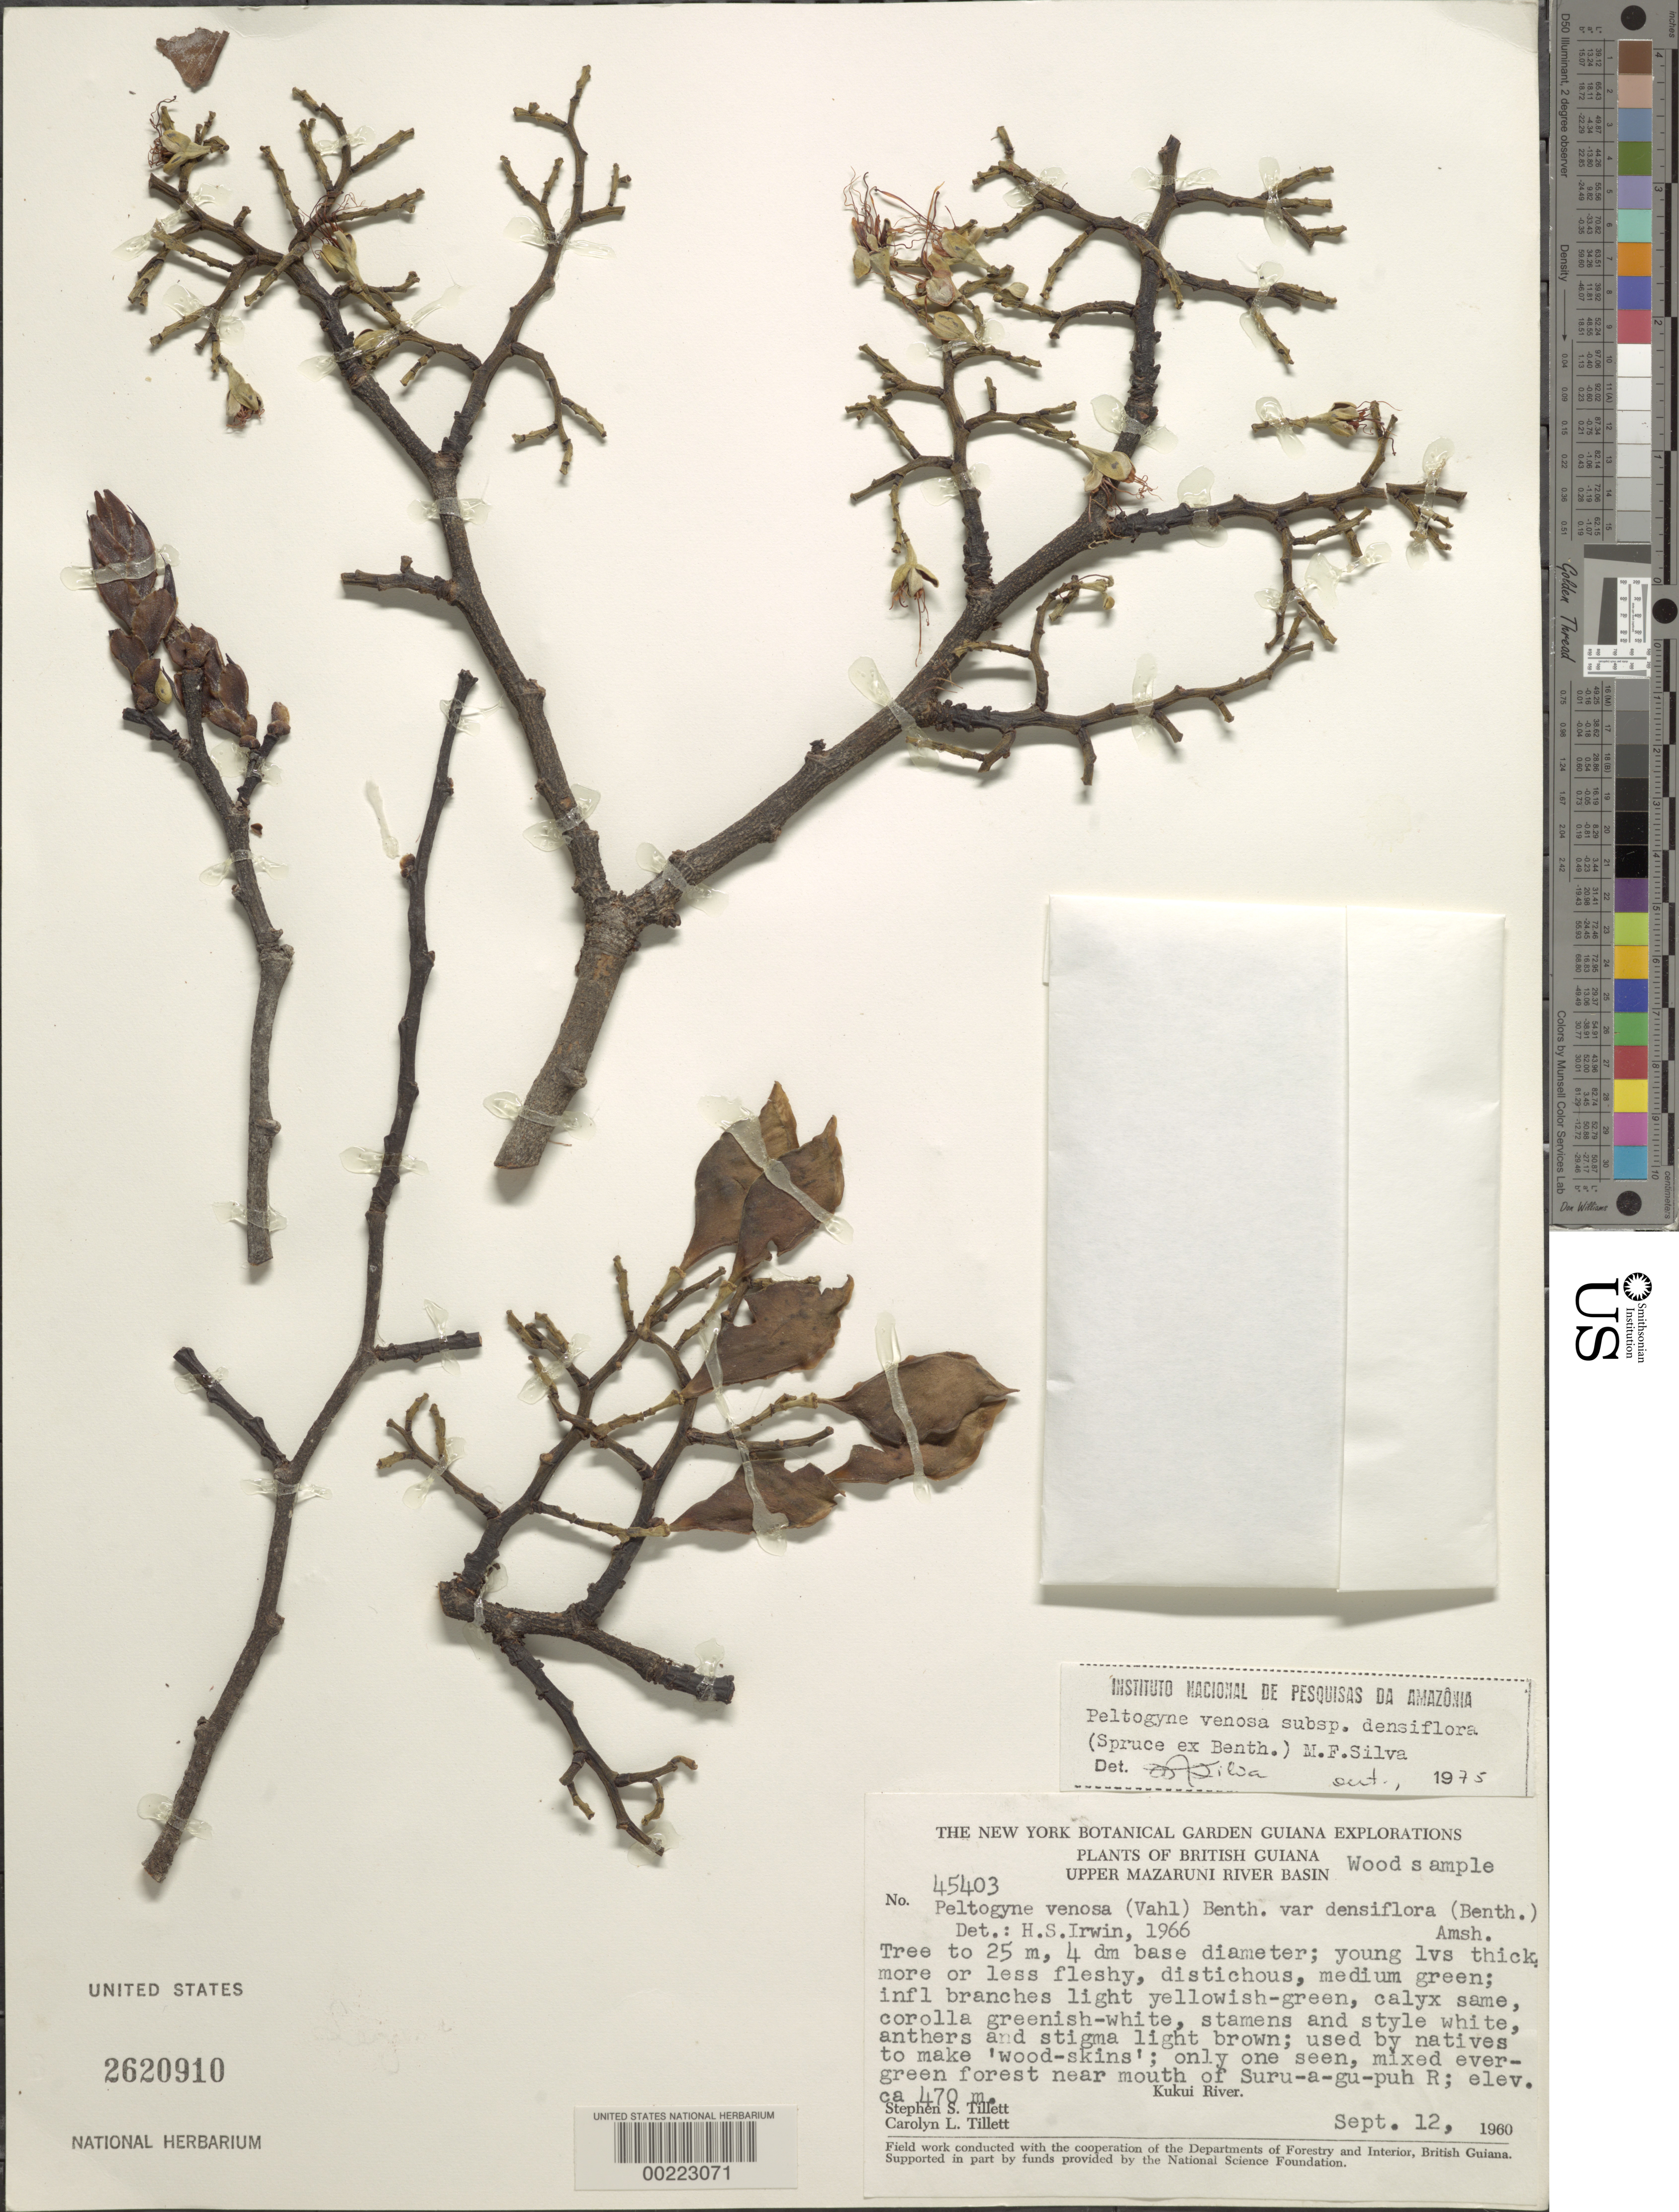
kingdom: Plantae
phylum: Tracheophyta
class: Magnoliopsida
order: Fabales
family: Fabaceae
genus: Peltogyne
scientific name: Peltogyne venosa subsp. densiflora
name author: (Spruce ex Benth.) M.F. Silva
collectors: S. S. Tillett & C. L. Tillett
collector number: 45403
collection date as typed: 12 Sep 1960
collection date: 1960-09-12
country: Guyana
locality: Near mouth of suru-a-gu-puh river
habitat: Mixed evergreen forest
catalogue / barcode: US 2620910